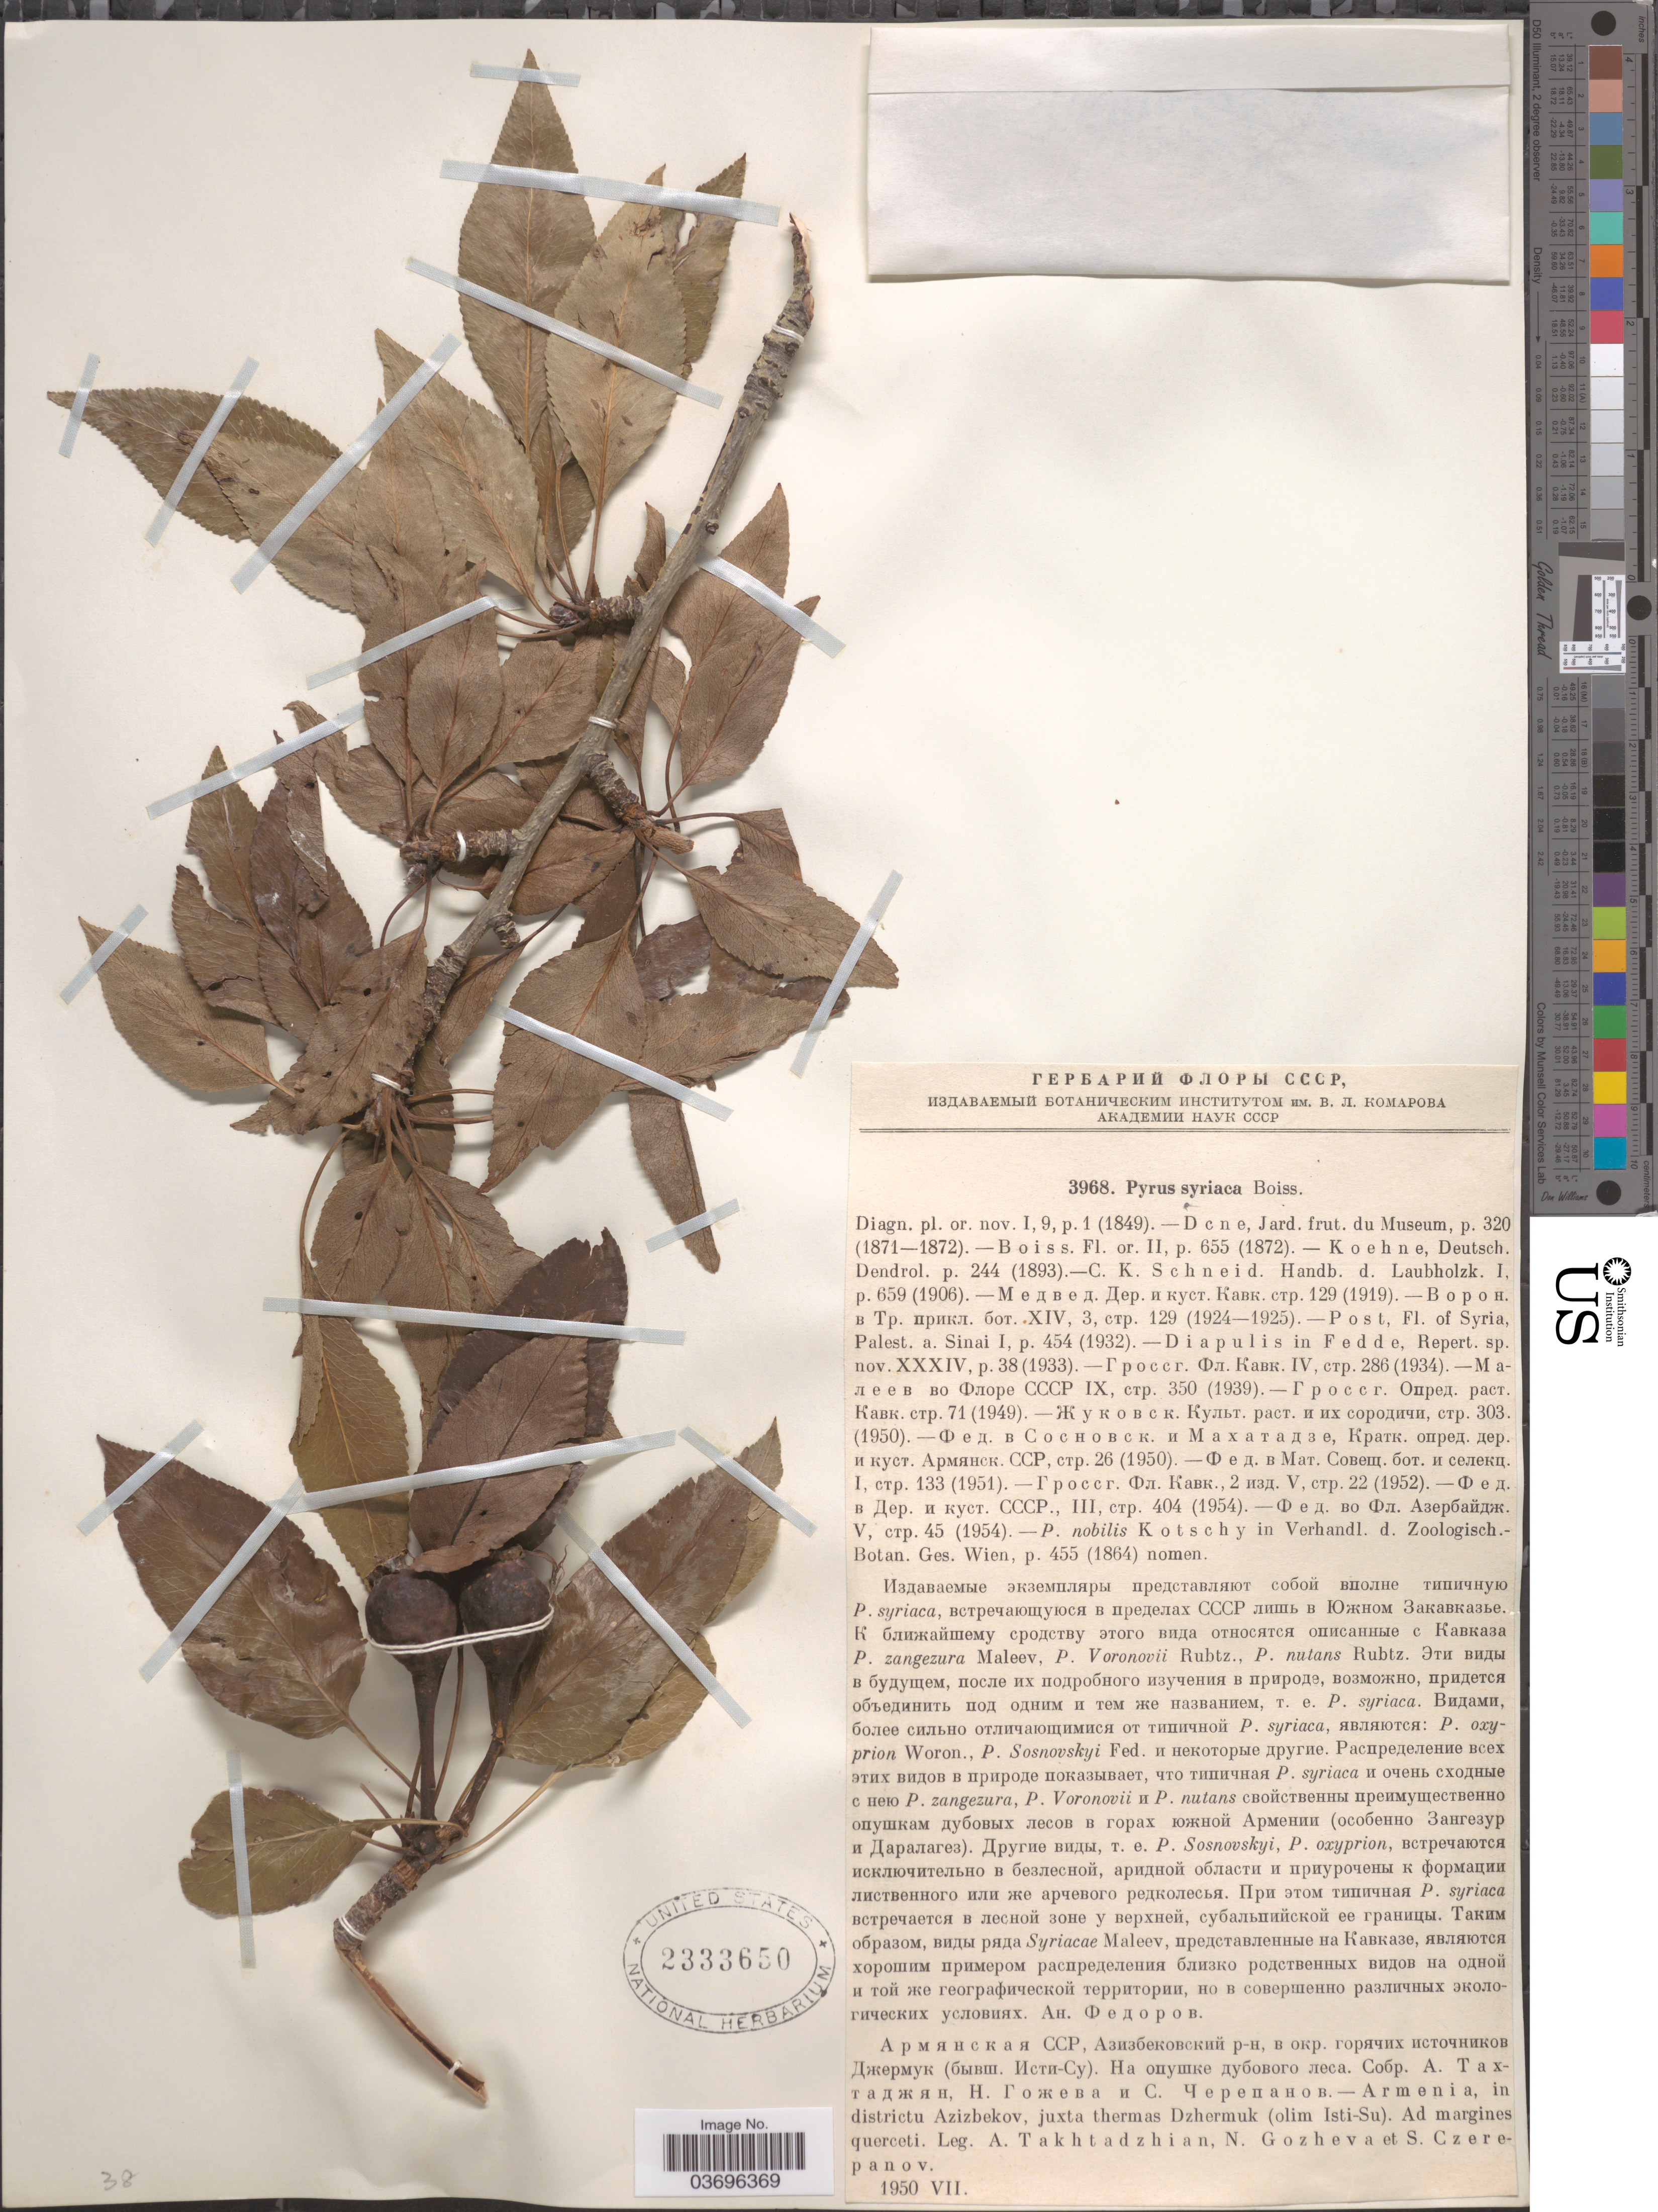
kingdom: Plantae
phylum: Tracheophyta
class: Magnoliopsida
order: Rosales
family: Rosaceae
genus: Pyrus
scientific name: Pyrus syriaca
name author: Boiss.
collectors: A. Takhtadzhian, N. Gozheva & S. Czerepanov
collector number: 3968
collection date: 1950-07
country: Armenia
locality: Districtu Azizbekov, juxta thermas Dzhermuk (olim Isti-Su).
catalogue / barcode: US 2333650